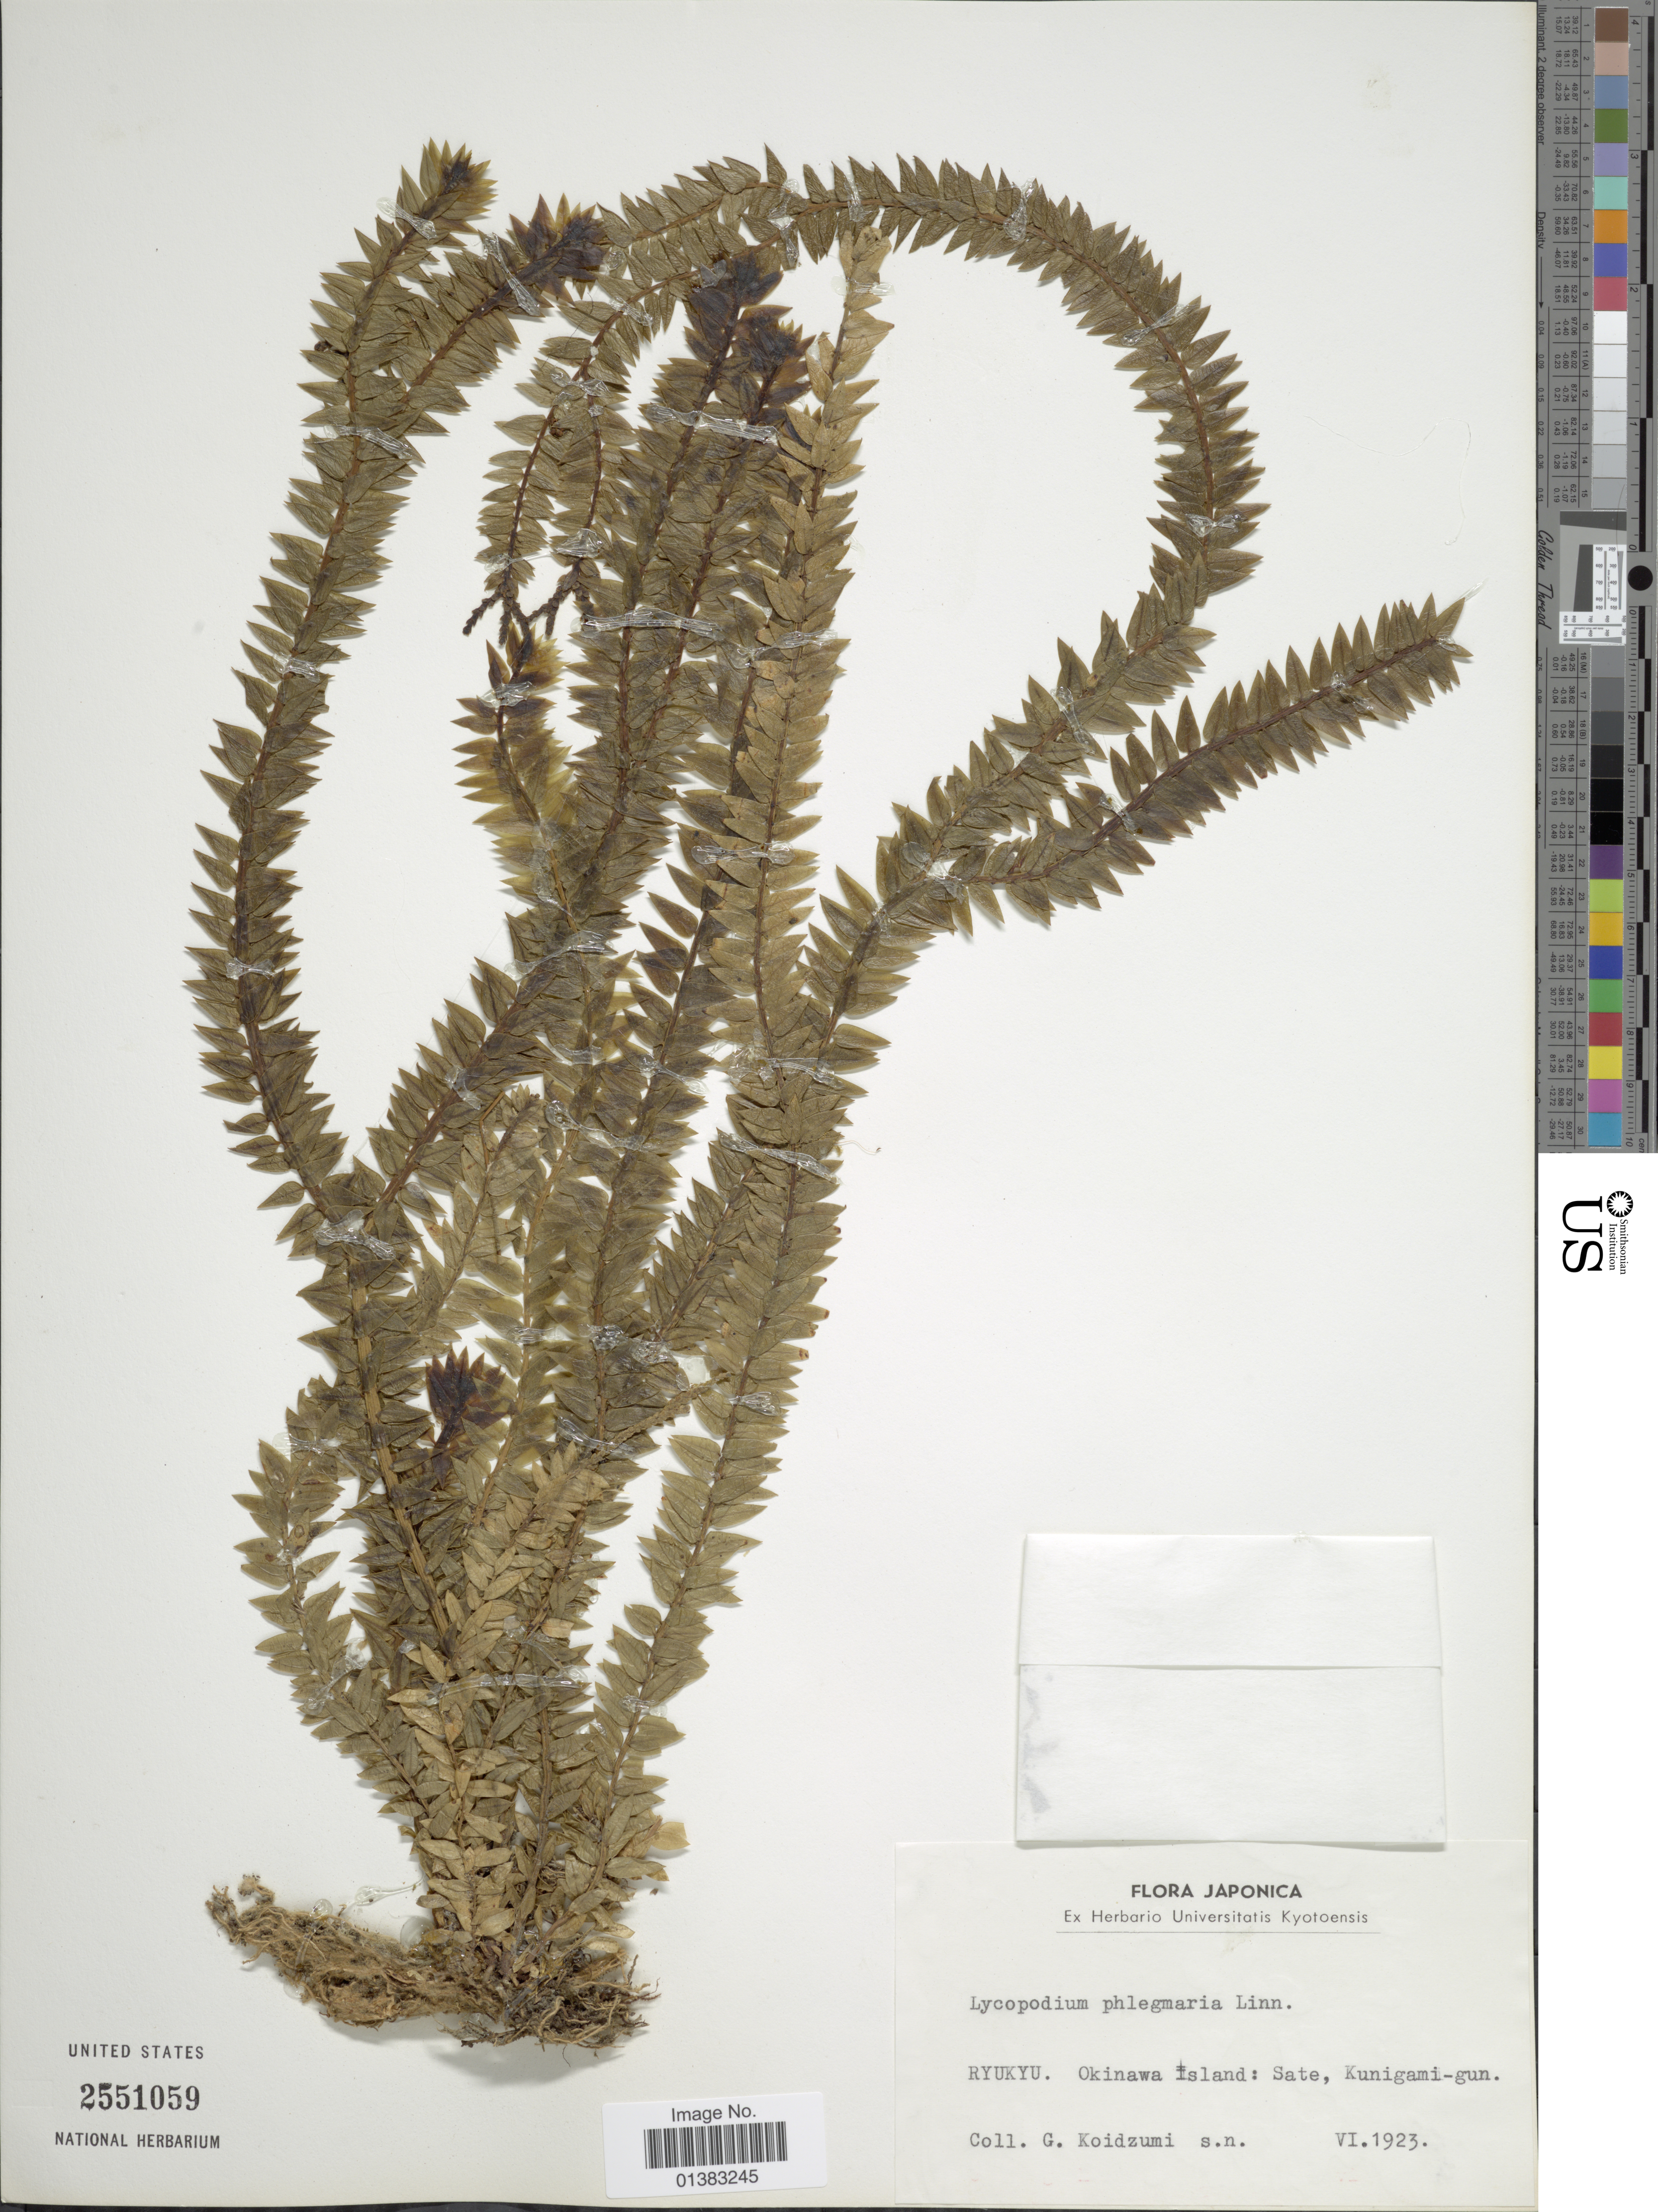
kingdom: Plantae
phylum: Tracheophyta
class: Lycopodiopsida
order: Lycopodiales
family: Lycopodiaceae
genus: Phlegmariurus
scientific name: Phlegmariurus phlegmaria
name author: (L.) Holub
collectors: G. Koidzumi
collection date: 1923-06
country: Japan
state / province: Okinawa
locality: Ryukyu: Sate, Kunigami-gun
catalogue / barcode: US 2551059